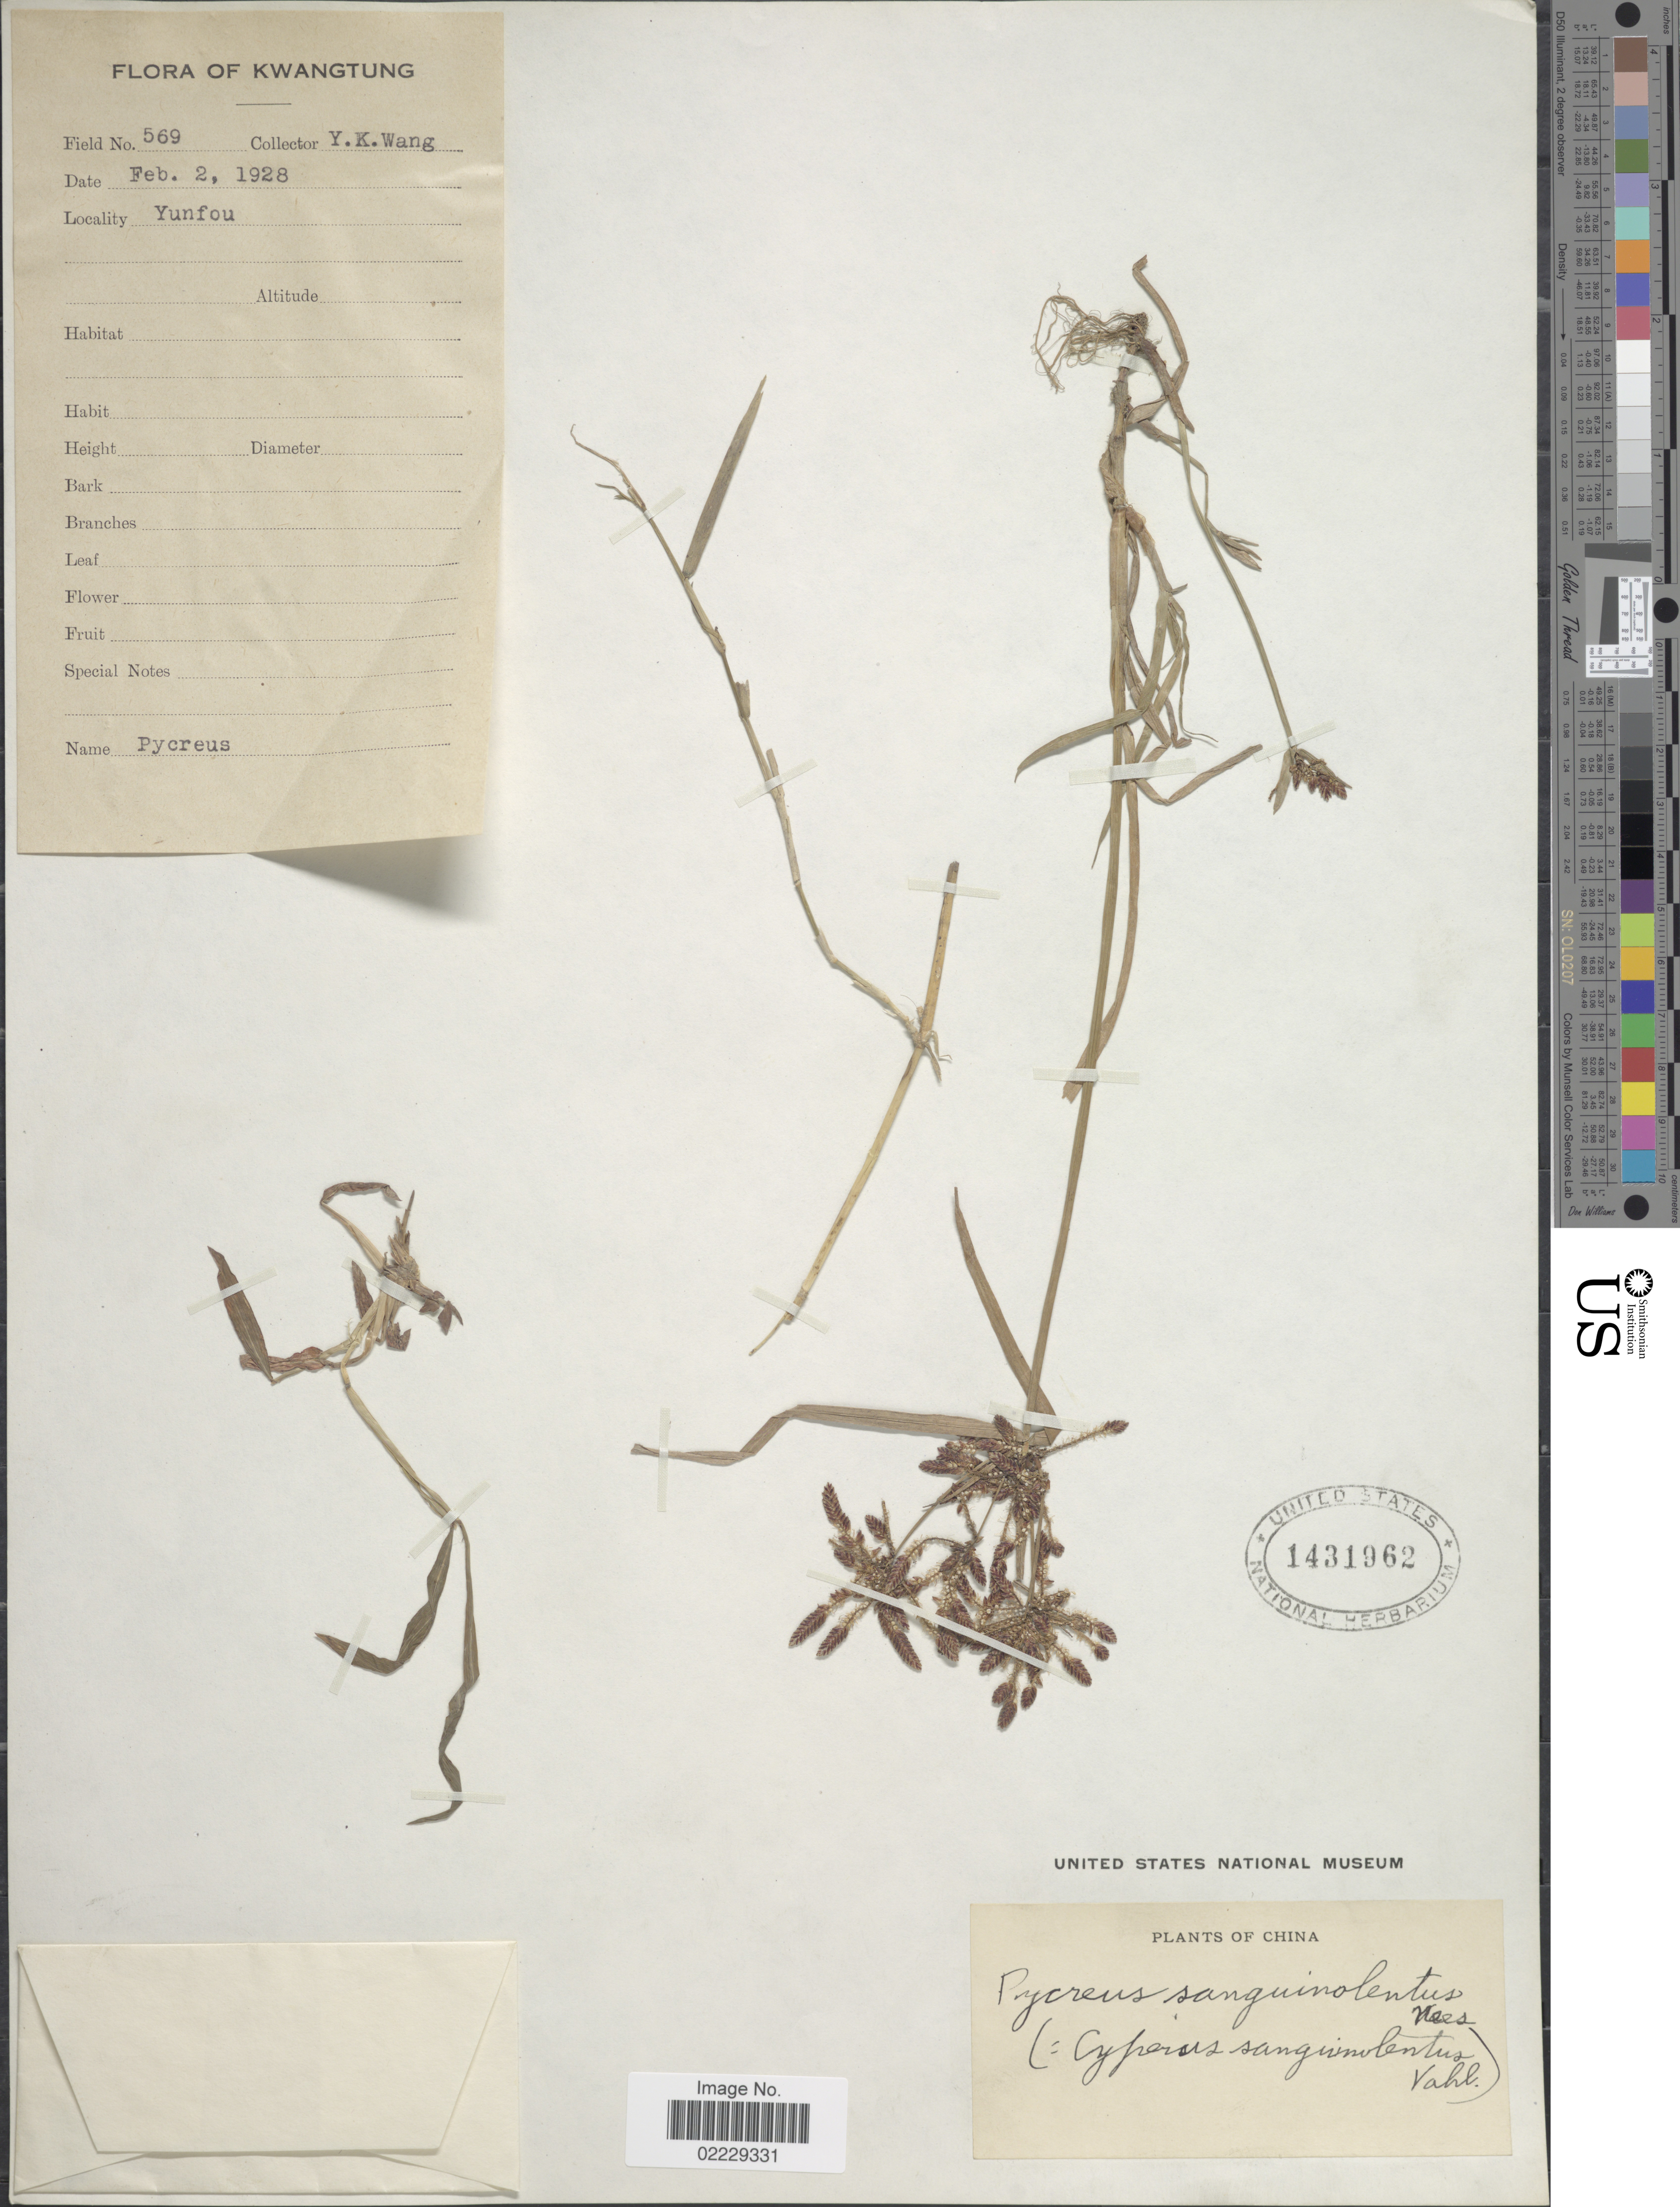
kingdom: Plantae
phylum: Tracheophyta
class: Liliopsida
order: Poales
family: Cyperaceae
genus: Cyperus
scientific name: Cyperus sanguinolentus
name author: Vahl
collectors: Y. Wang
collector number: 569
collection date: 1928-02-02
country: China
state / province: Guangdong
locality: Kwangtung, Yunfou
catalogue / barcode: US 1431962